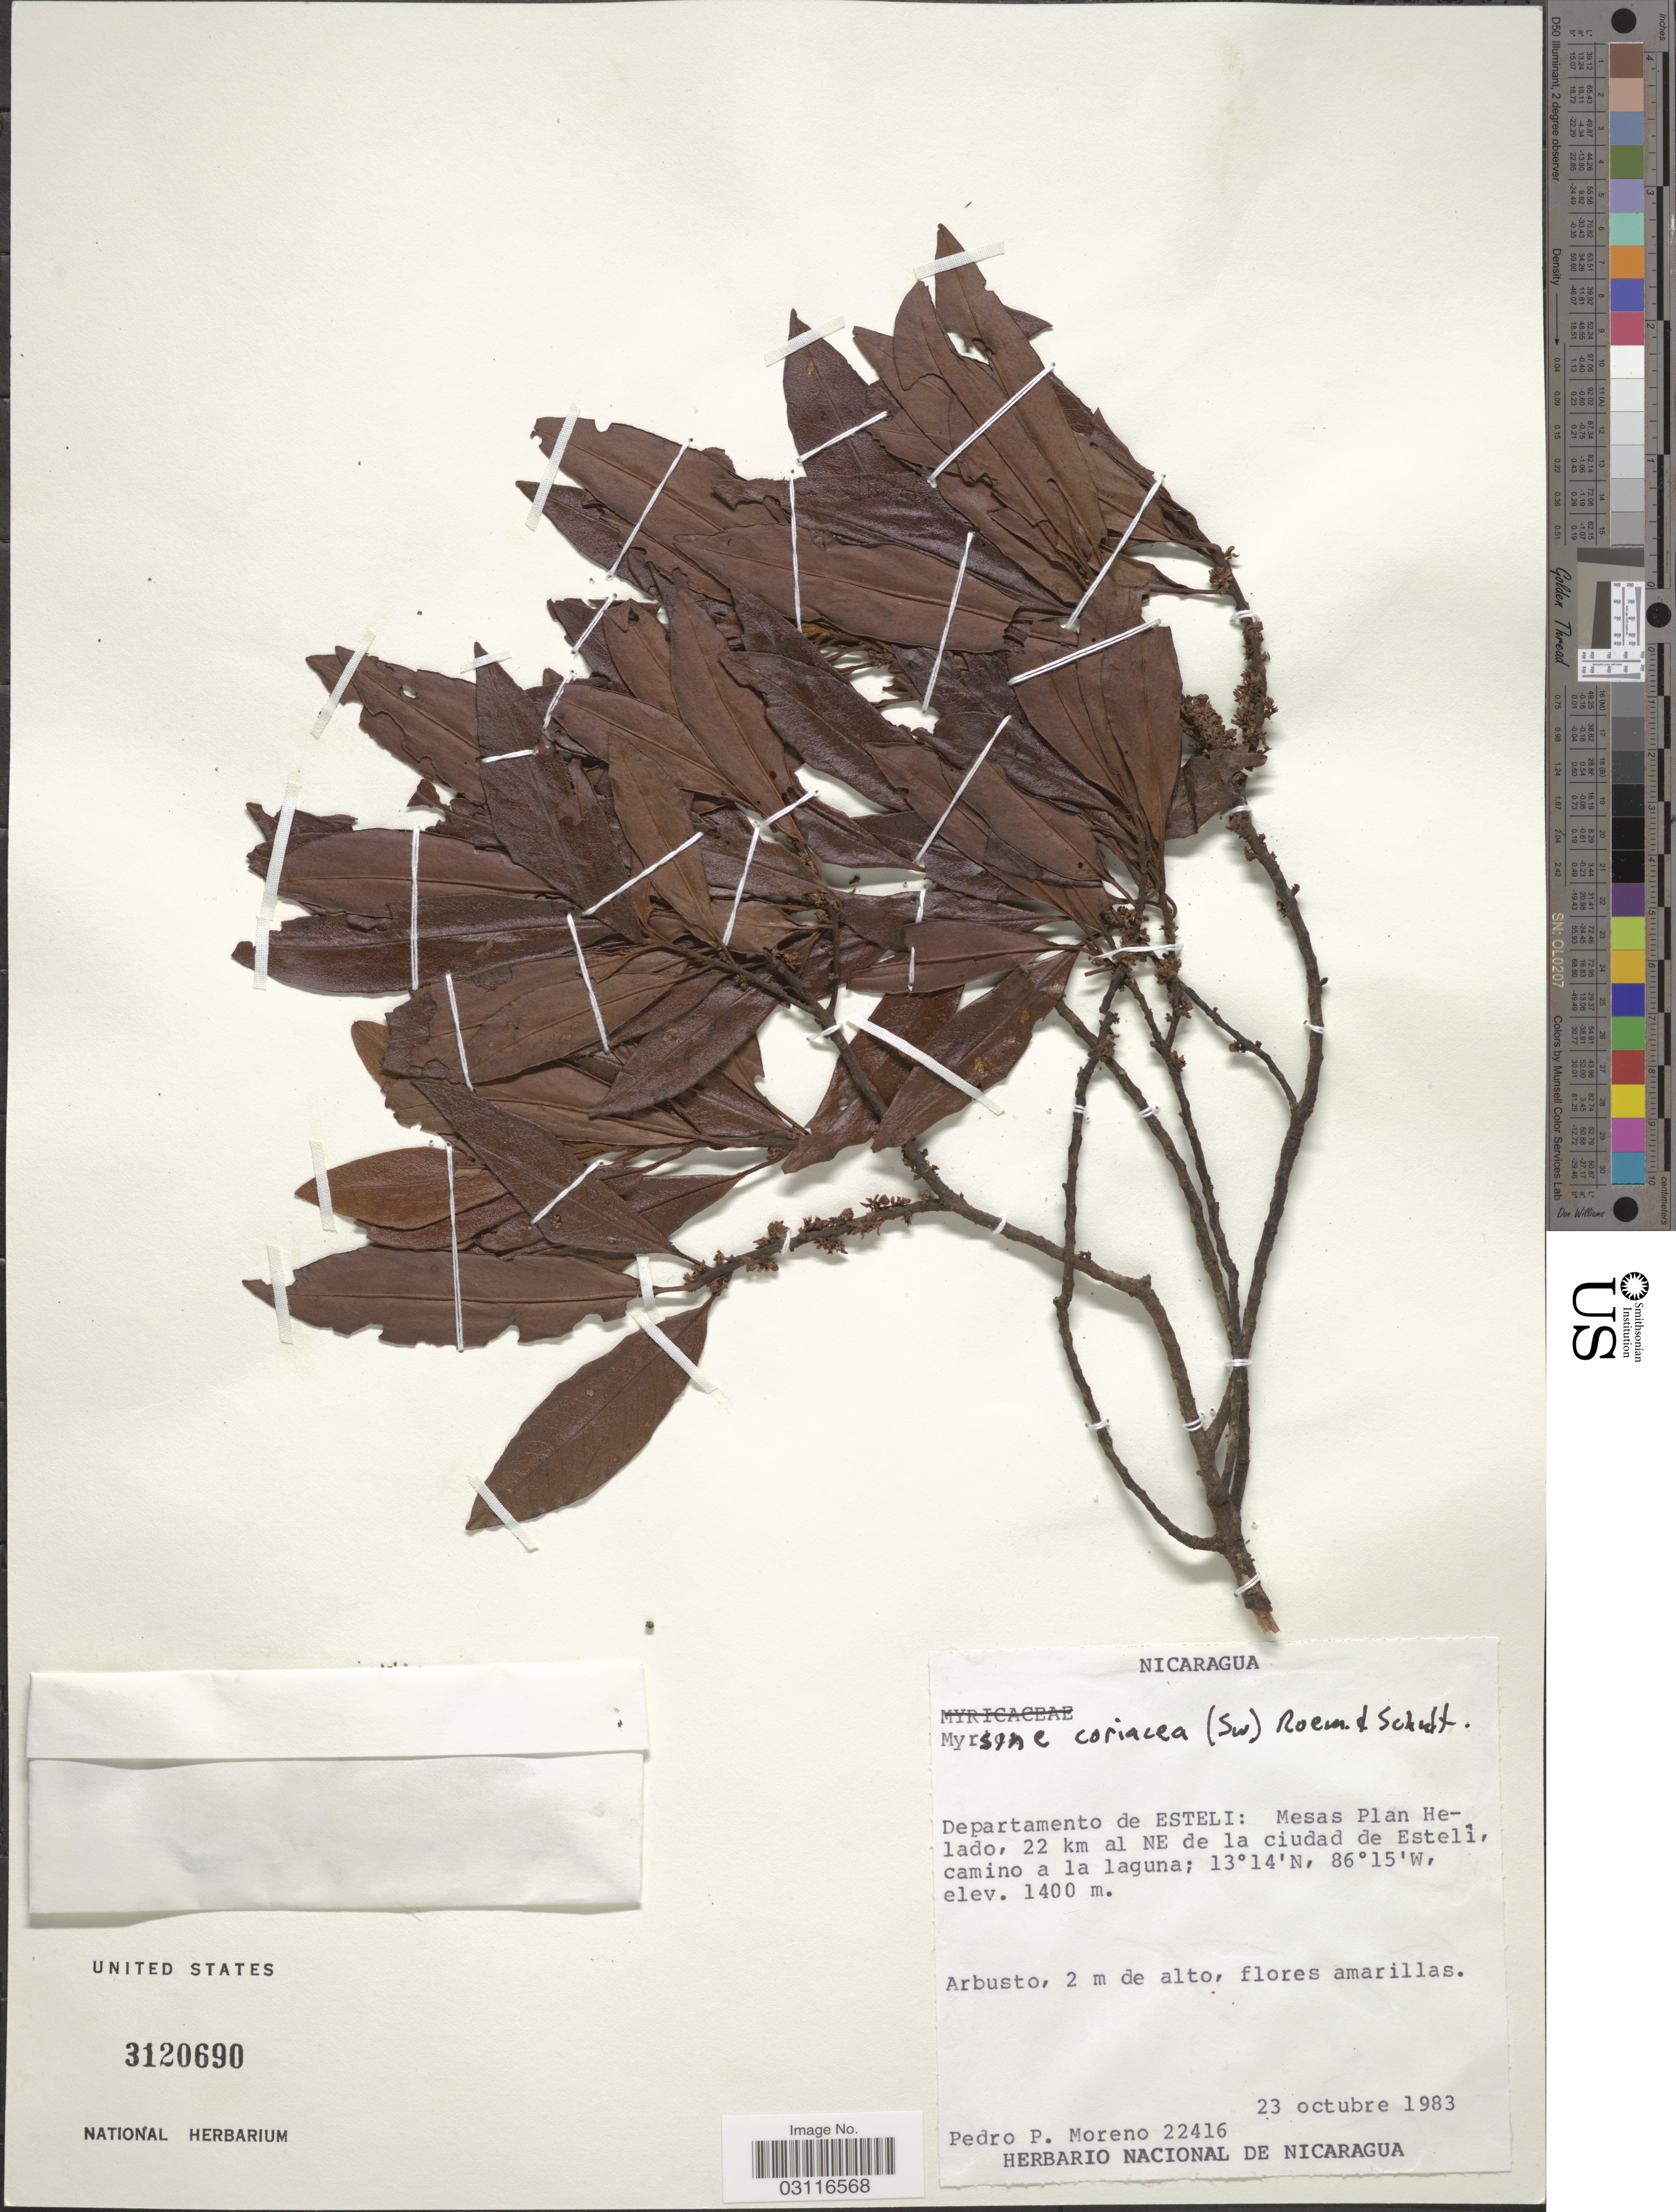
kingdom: Plantae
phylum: Tracheophyta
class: Magnoliopsida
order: Ericales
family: Primulaceae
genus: Myrsine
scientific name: Myrsine coriacea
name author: (Sw.) R. Br. ex Roem. & Schult.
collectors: P. Moreno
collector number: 22416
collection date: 1983-10-23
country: Nicaragua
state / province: Esteli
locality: Departamento de Esteli: Mesas Plan Helado, 22 km al NE de la ciudad de Estelí, camino a la laguna.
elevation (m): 1400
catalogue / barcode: US 3120690